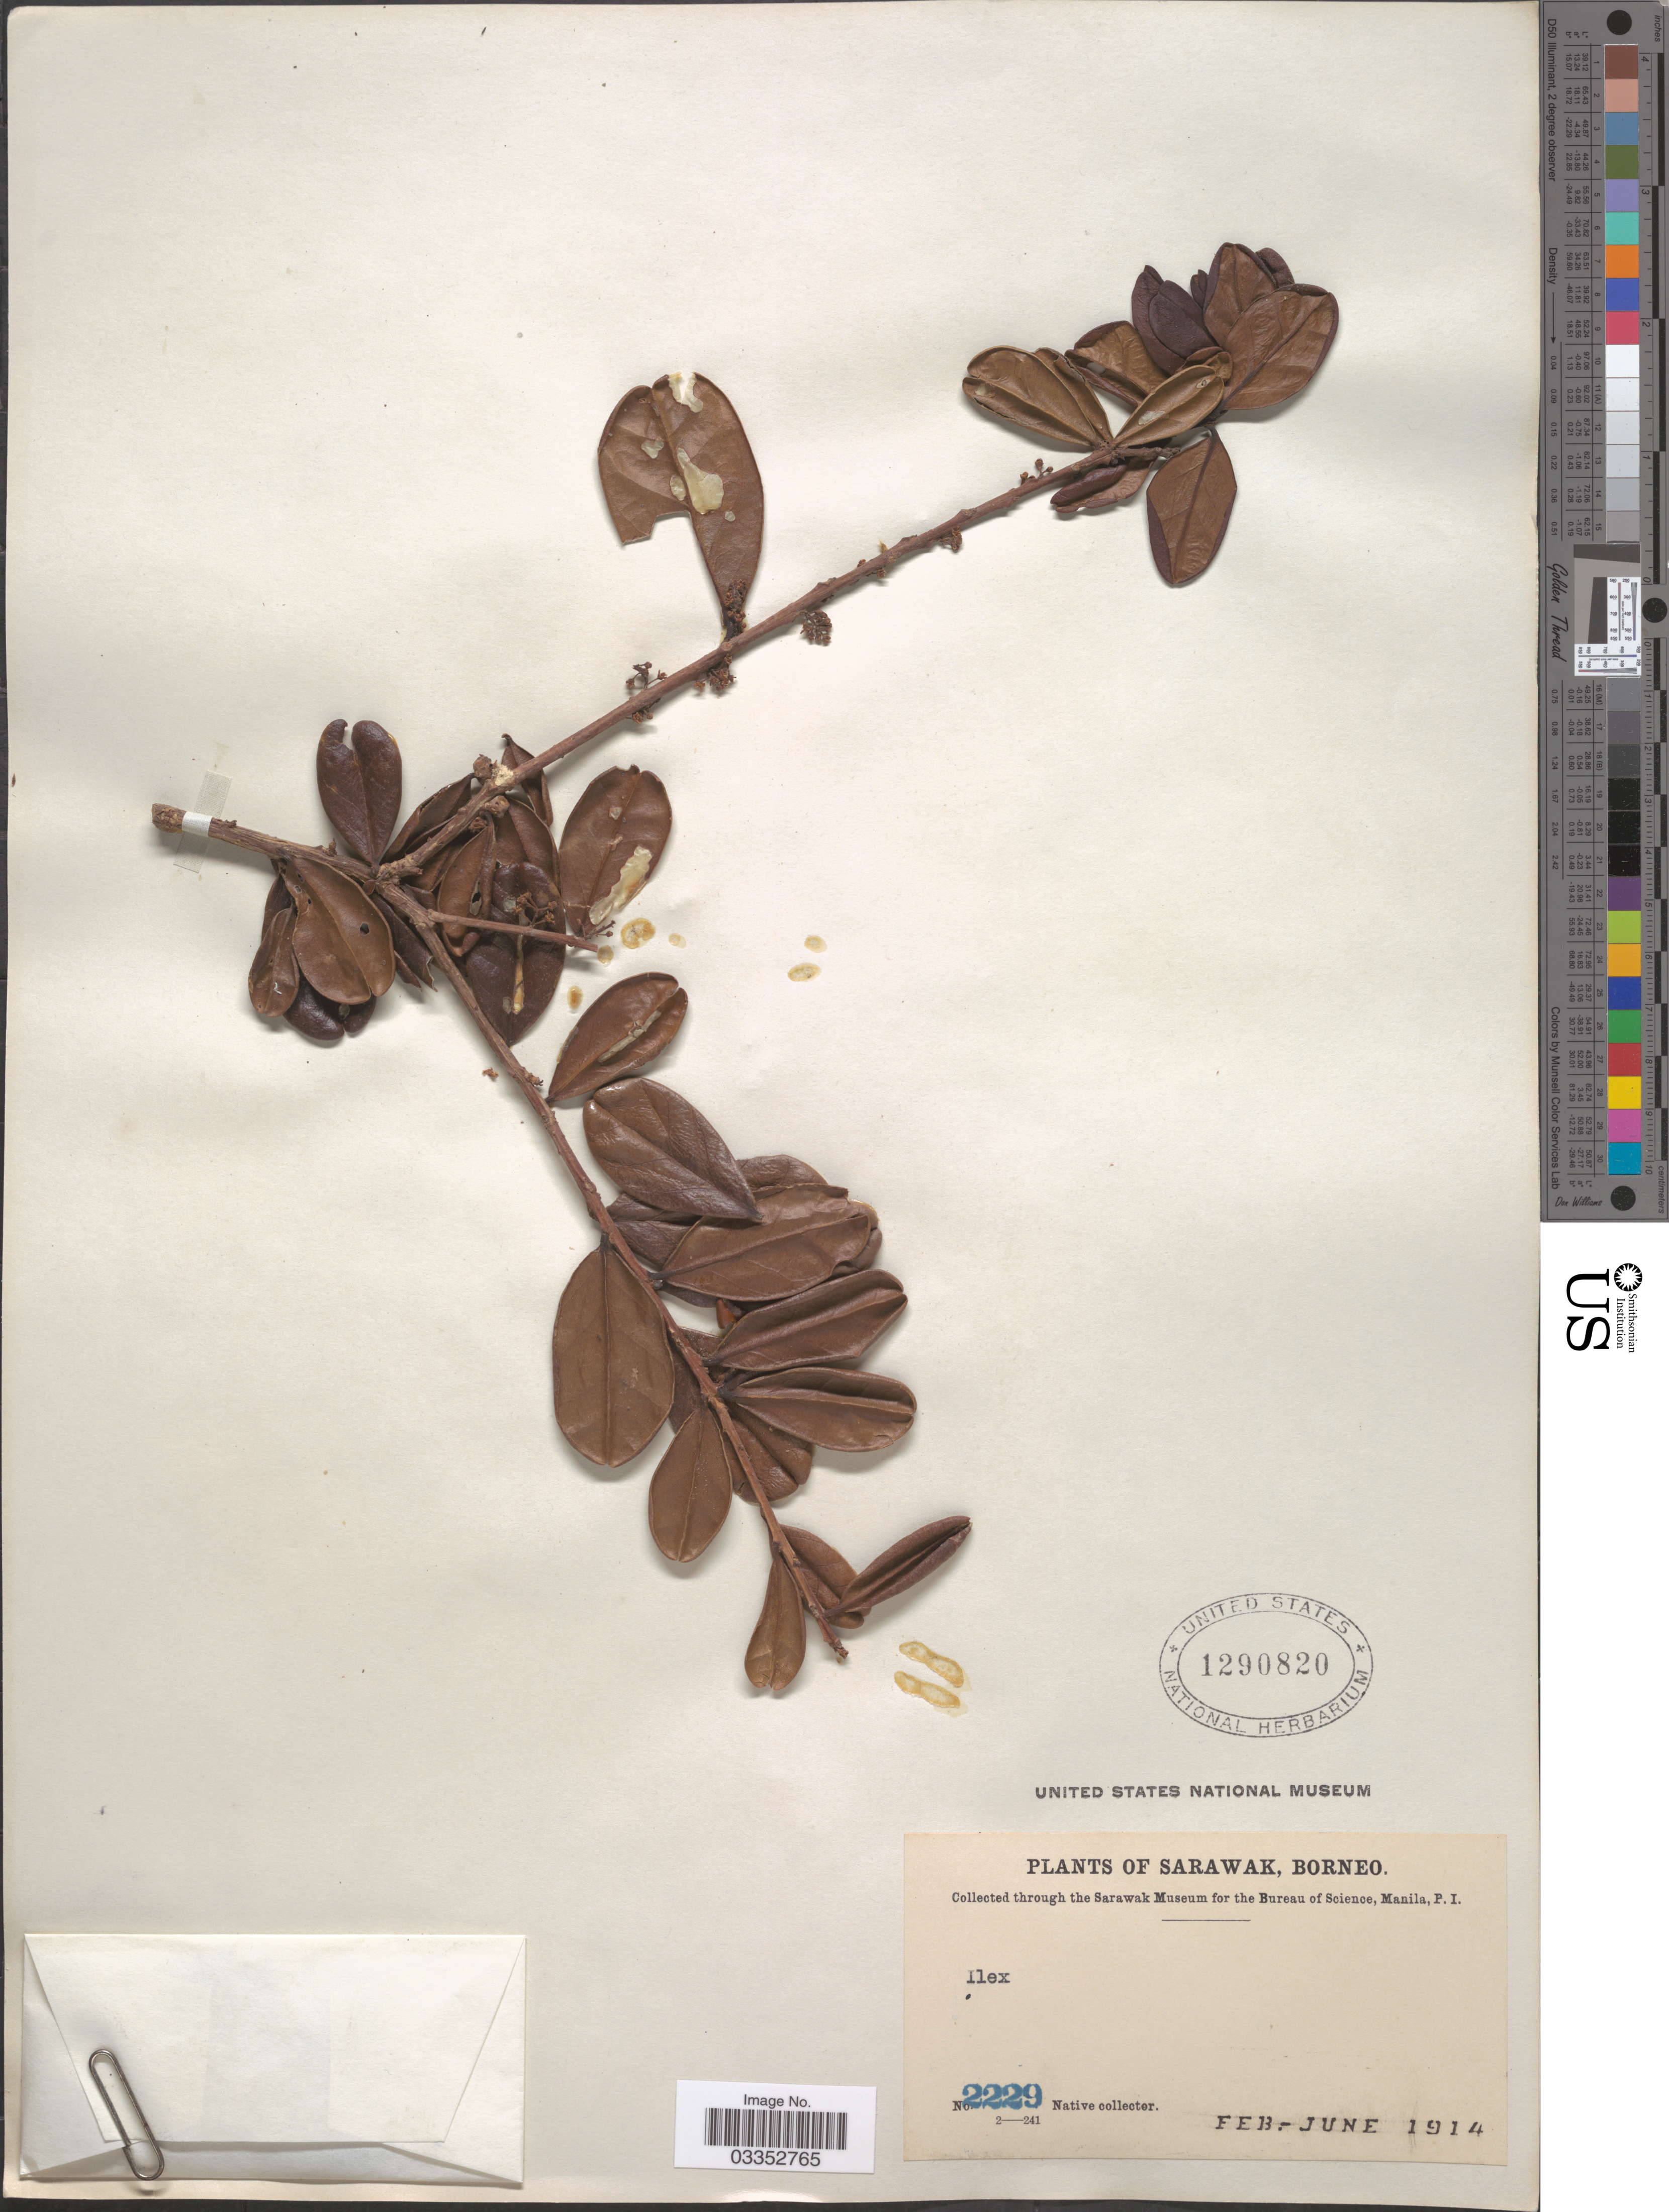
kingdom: Plantae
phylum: Tracheophyta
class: Magnoliopsida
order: Aquifoliales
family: Aquifoliaceae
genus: Ilex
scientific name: Ilex sp.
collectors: Native collector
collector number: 2229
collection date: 1914-02/1914-06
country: Malaysia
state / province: Sarawak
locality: Borneo.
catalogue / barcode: US 1290820